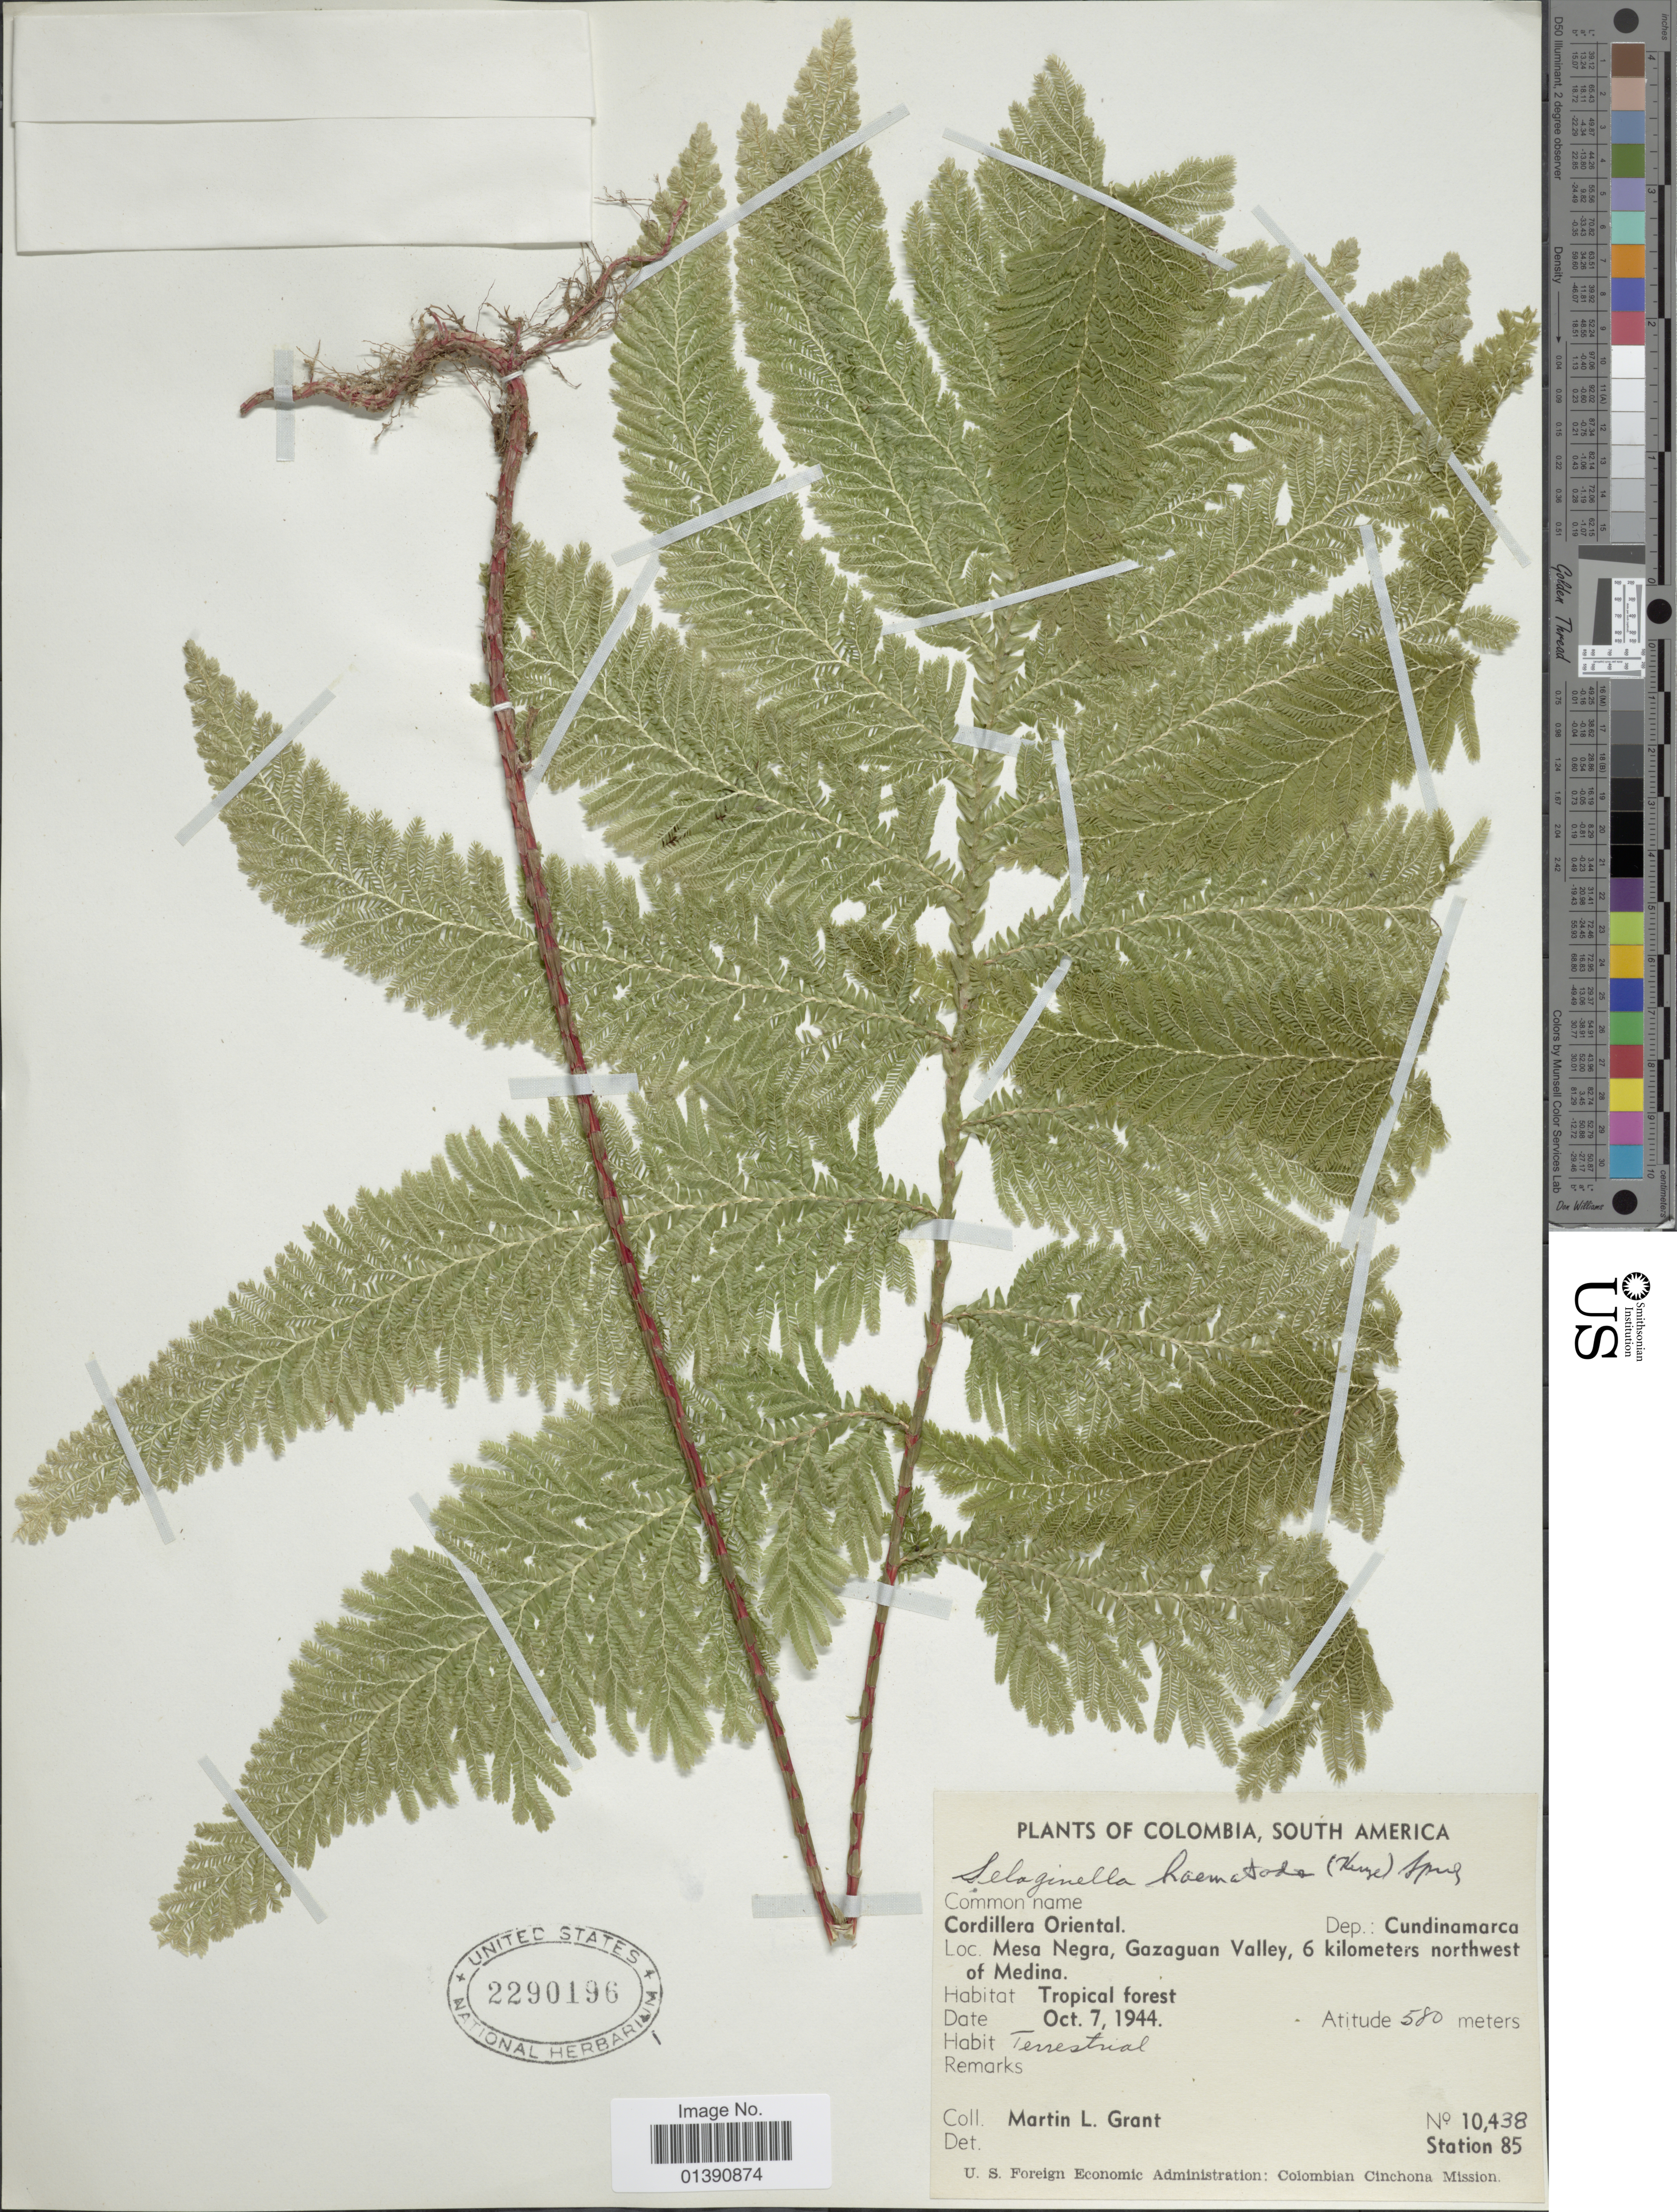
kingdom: Plantae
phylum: Tracheophyta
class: Lycopodiopsida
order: Selaginellales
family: Selaginellaceae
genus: Selaginella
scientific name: Selaginella haematodes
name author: (Kunze) Spring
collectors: M. L. Grant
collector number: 10438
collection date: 1944-10-07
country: Colombia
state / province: Cundinamarca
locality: South America, Cordillera Oriental, Mesa Negra, Gazaguan Valley, 6 kilometers northwest of Medina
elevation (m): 580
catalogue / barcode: US 2290196